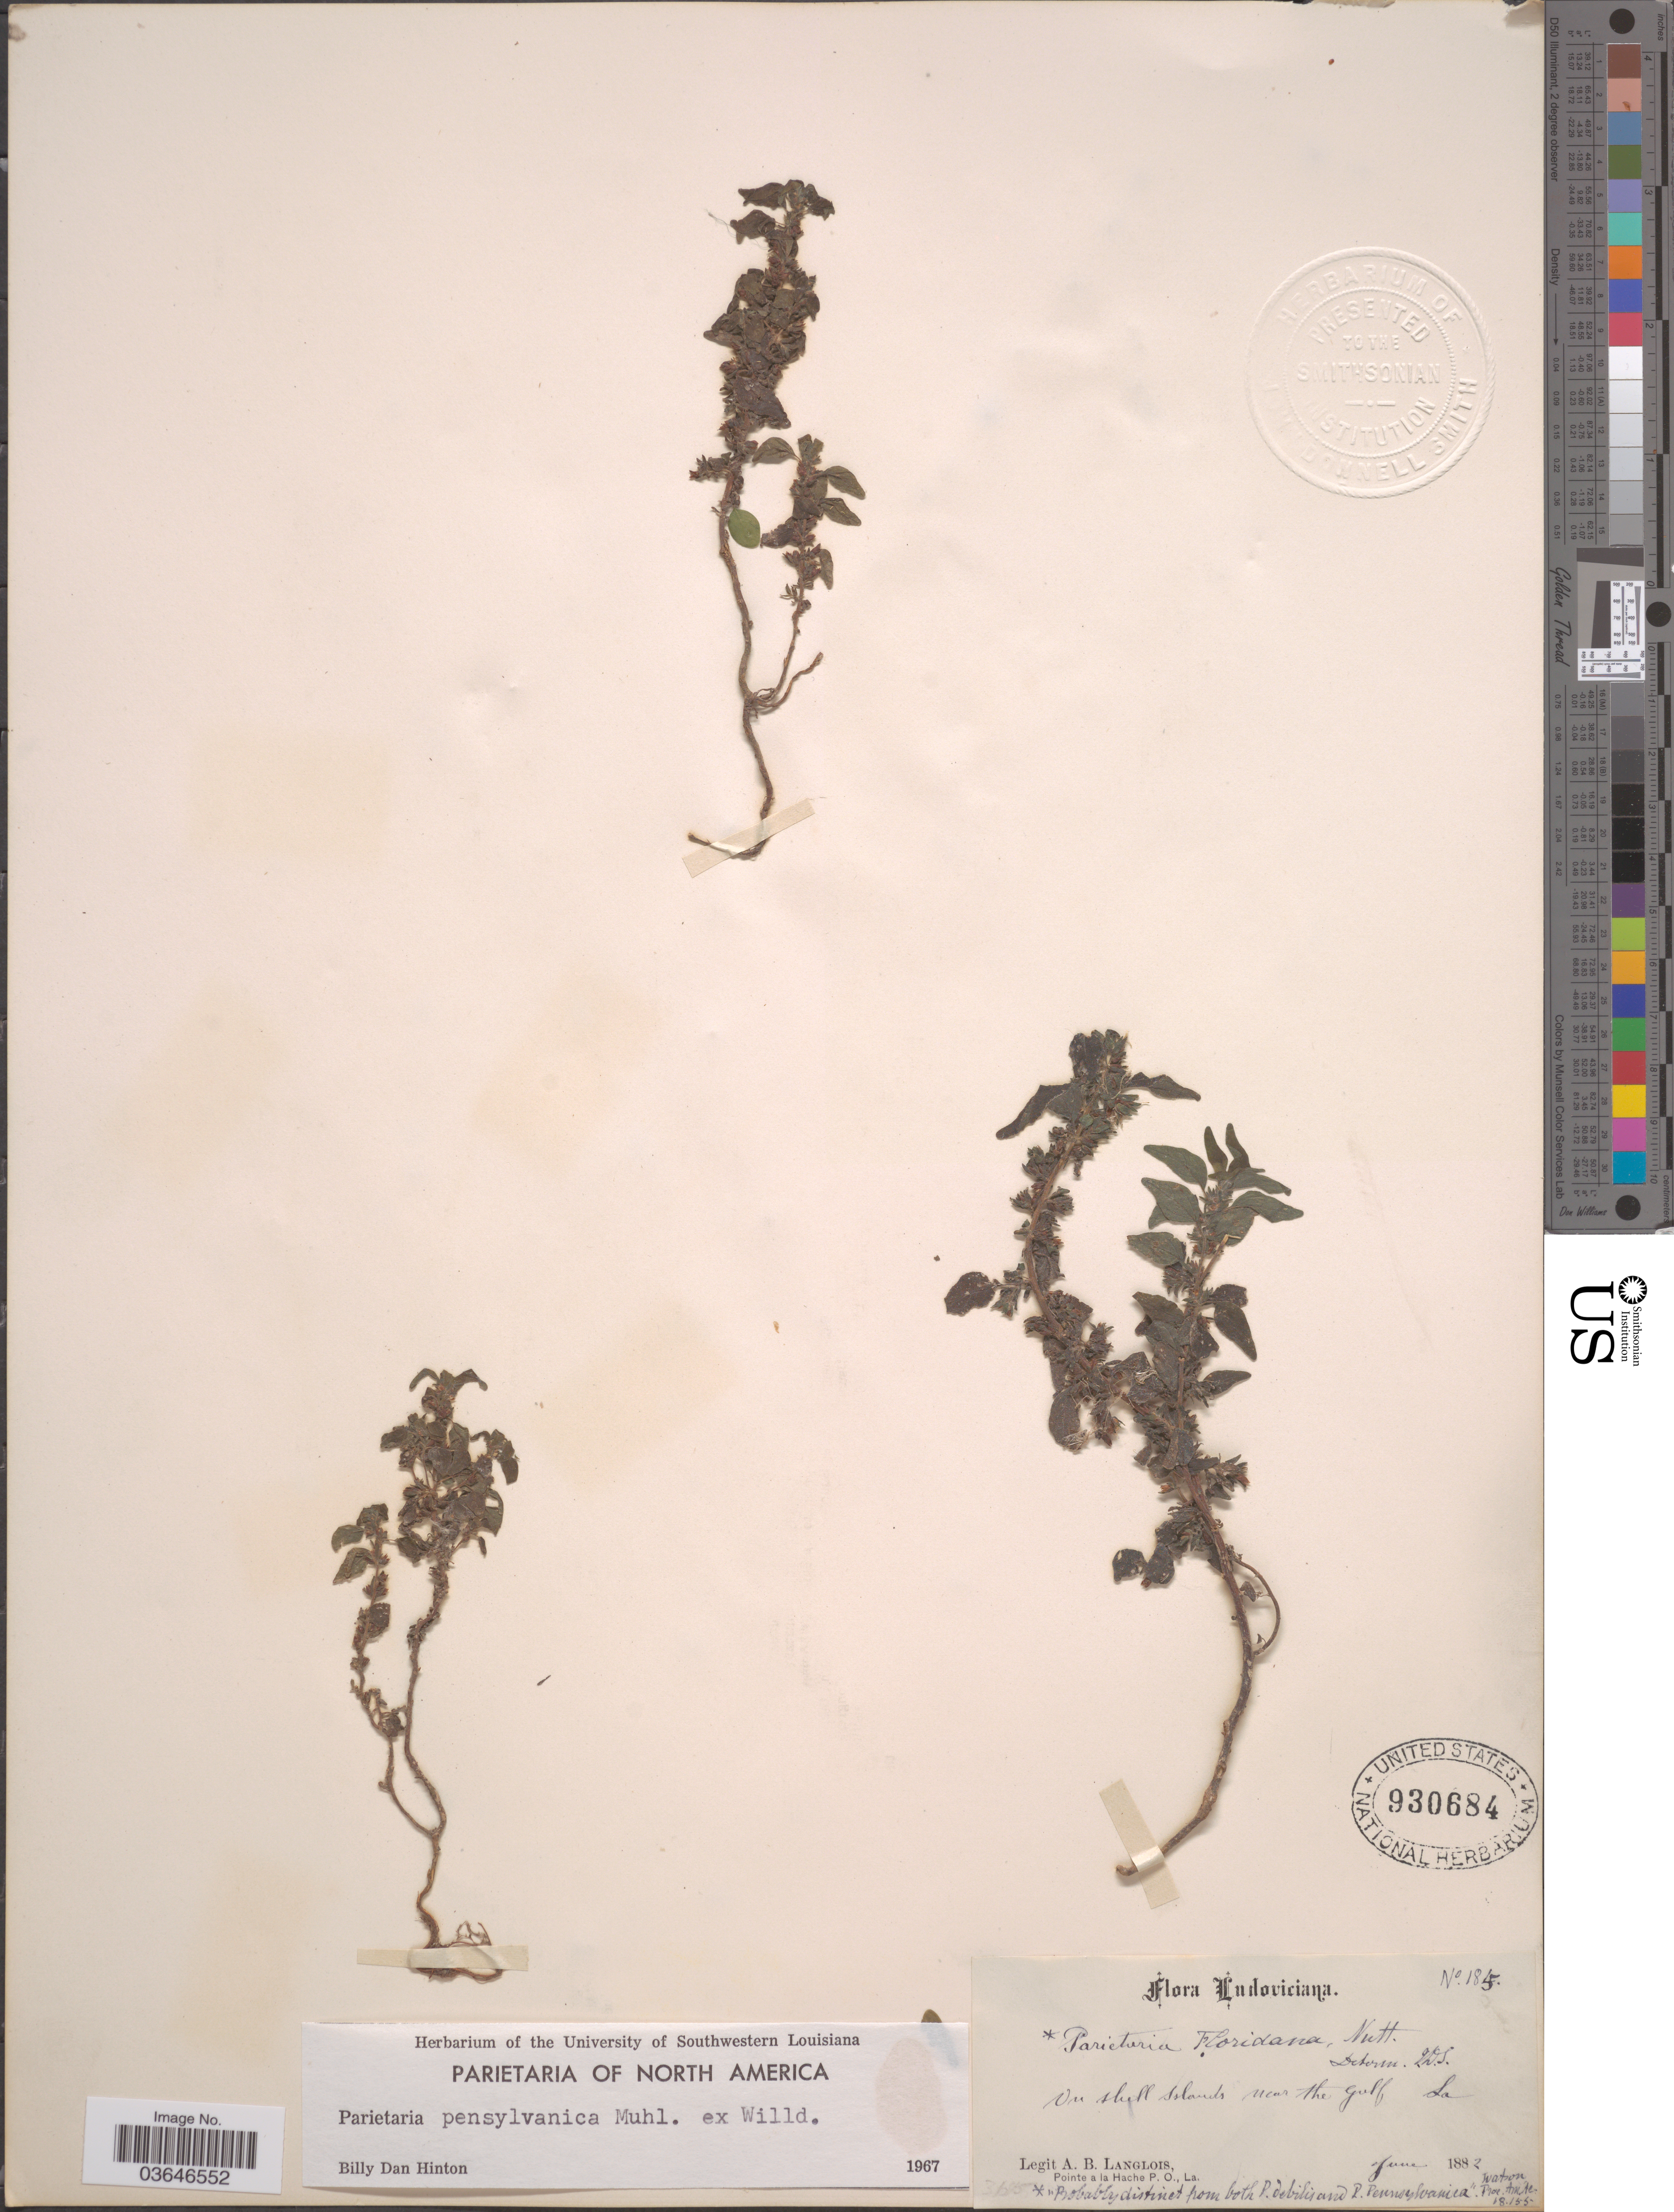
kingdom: Plantae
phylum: Tracheophyta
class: Magnoliopsida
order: Rosales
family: Urticaceae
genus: Parietaria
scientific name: Parietaria pensylvanica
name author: Muhl. ex Willd.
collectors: A. Langlois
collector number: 185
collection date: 1882-06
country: United States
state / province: Louisiana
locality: On shell Islands near the Gulf.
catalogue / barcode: US 930684